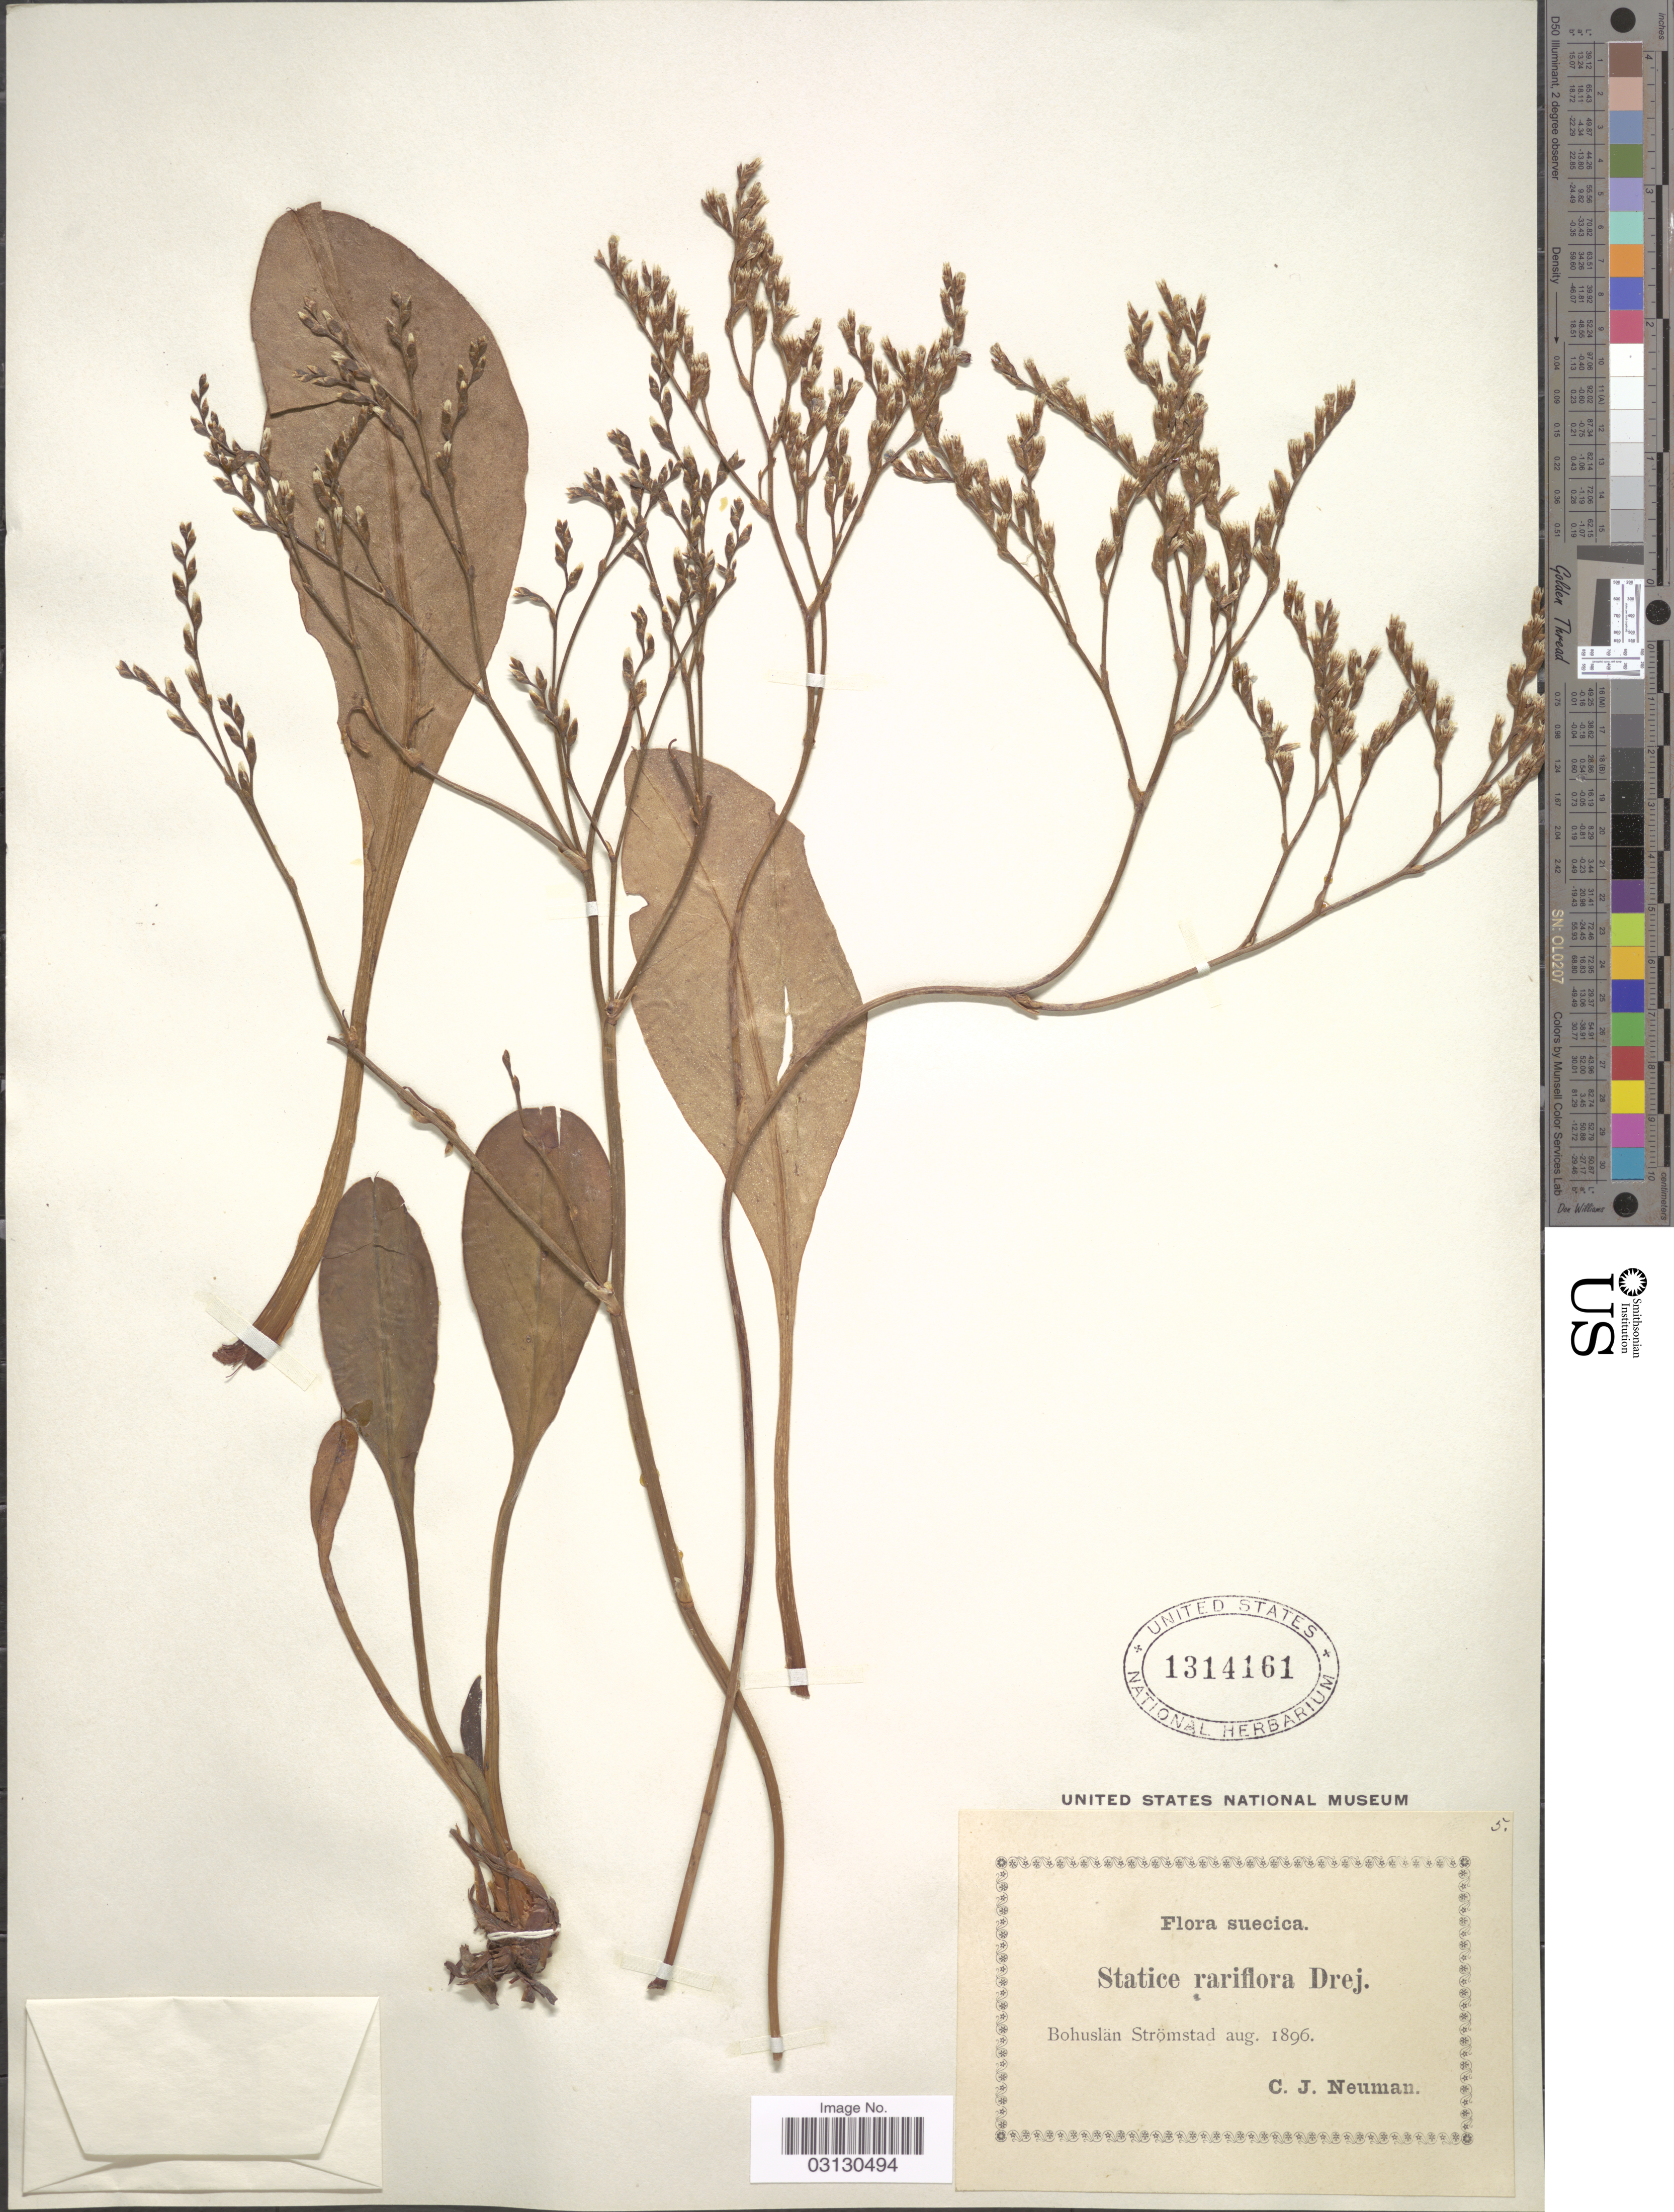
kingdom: Plantae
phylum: Tracheophyta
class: Magnoliopsida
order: Caryophyllales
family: Plumbaginaceae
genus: Limonium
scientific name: Limonium rariflorum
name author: Kuntze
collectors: C. Neuman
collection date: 1896-08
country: Sweden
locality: Suecica. Bohuslän Strömstad.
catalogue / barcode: US 1314161